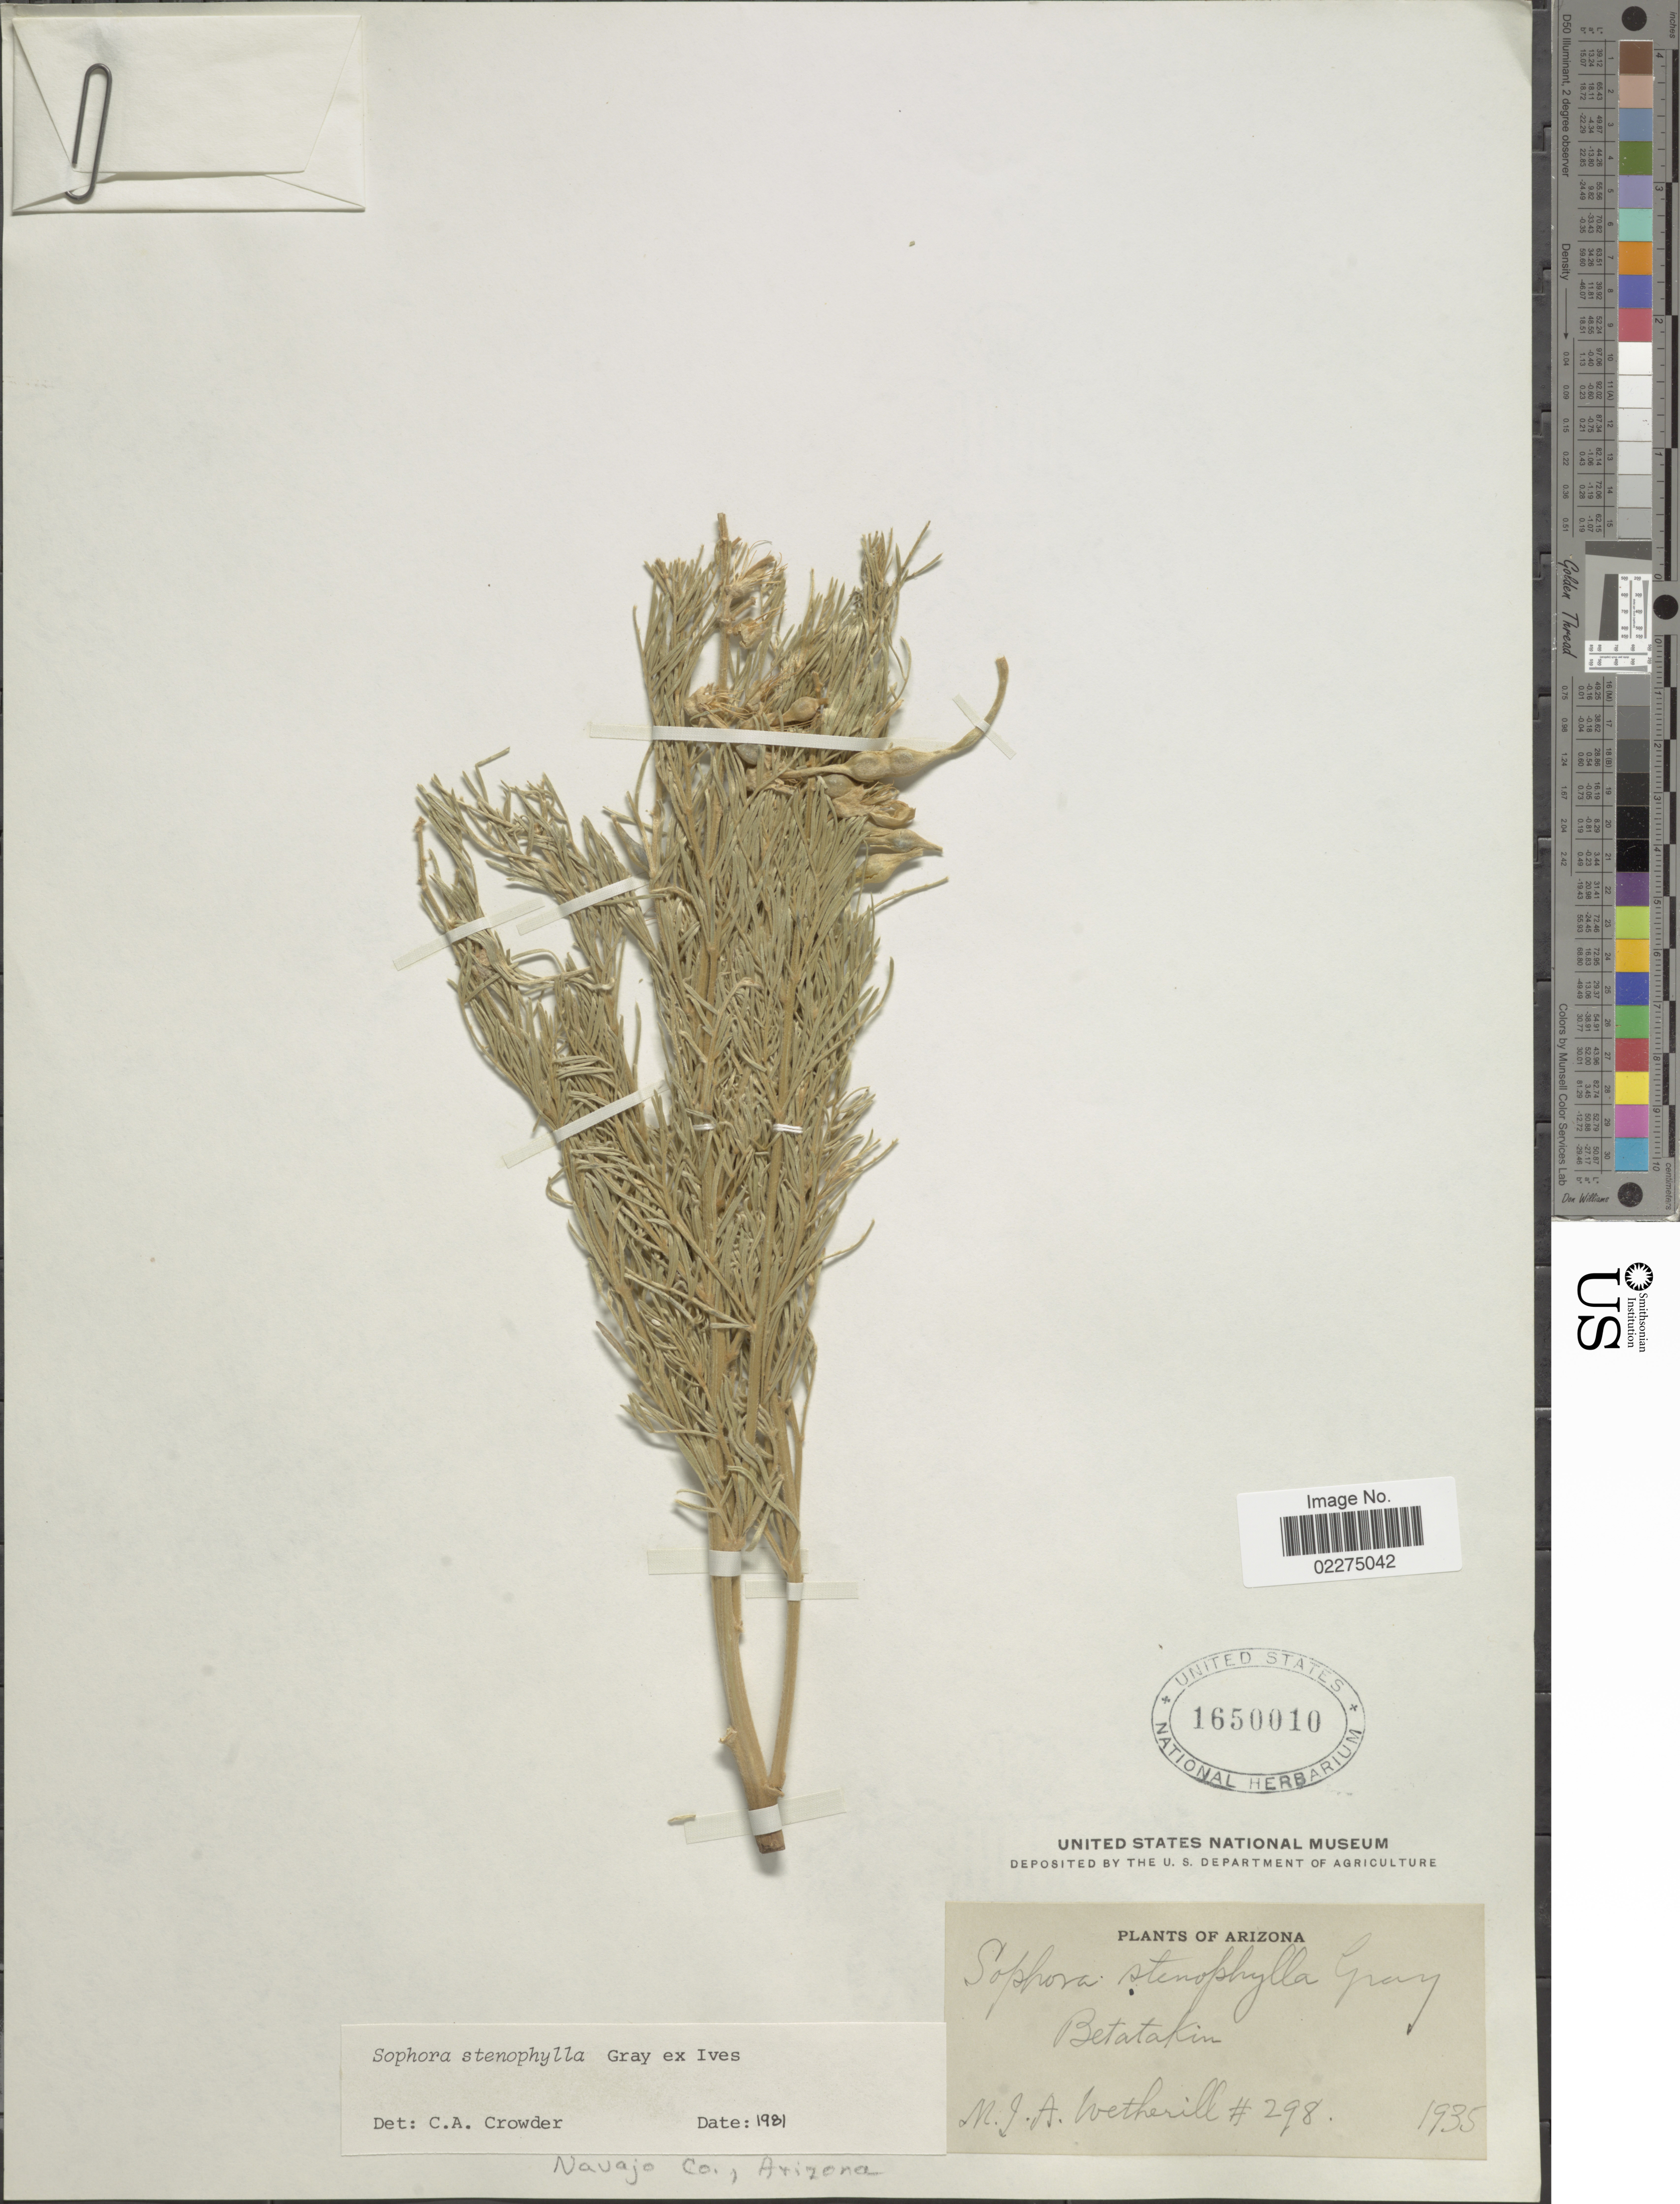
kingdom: Plantae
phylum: Tracheophyta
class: Magnoliopsida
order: Fabales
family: Fabaceae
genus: Sophora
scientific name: Sophora stenophylla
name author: A. Gray in Ives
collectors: A. Wetherill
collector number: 298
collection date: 1935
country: United States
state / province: Arizona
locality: Betatakin. Navajo Co.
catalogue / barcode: US 1650010